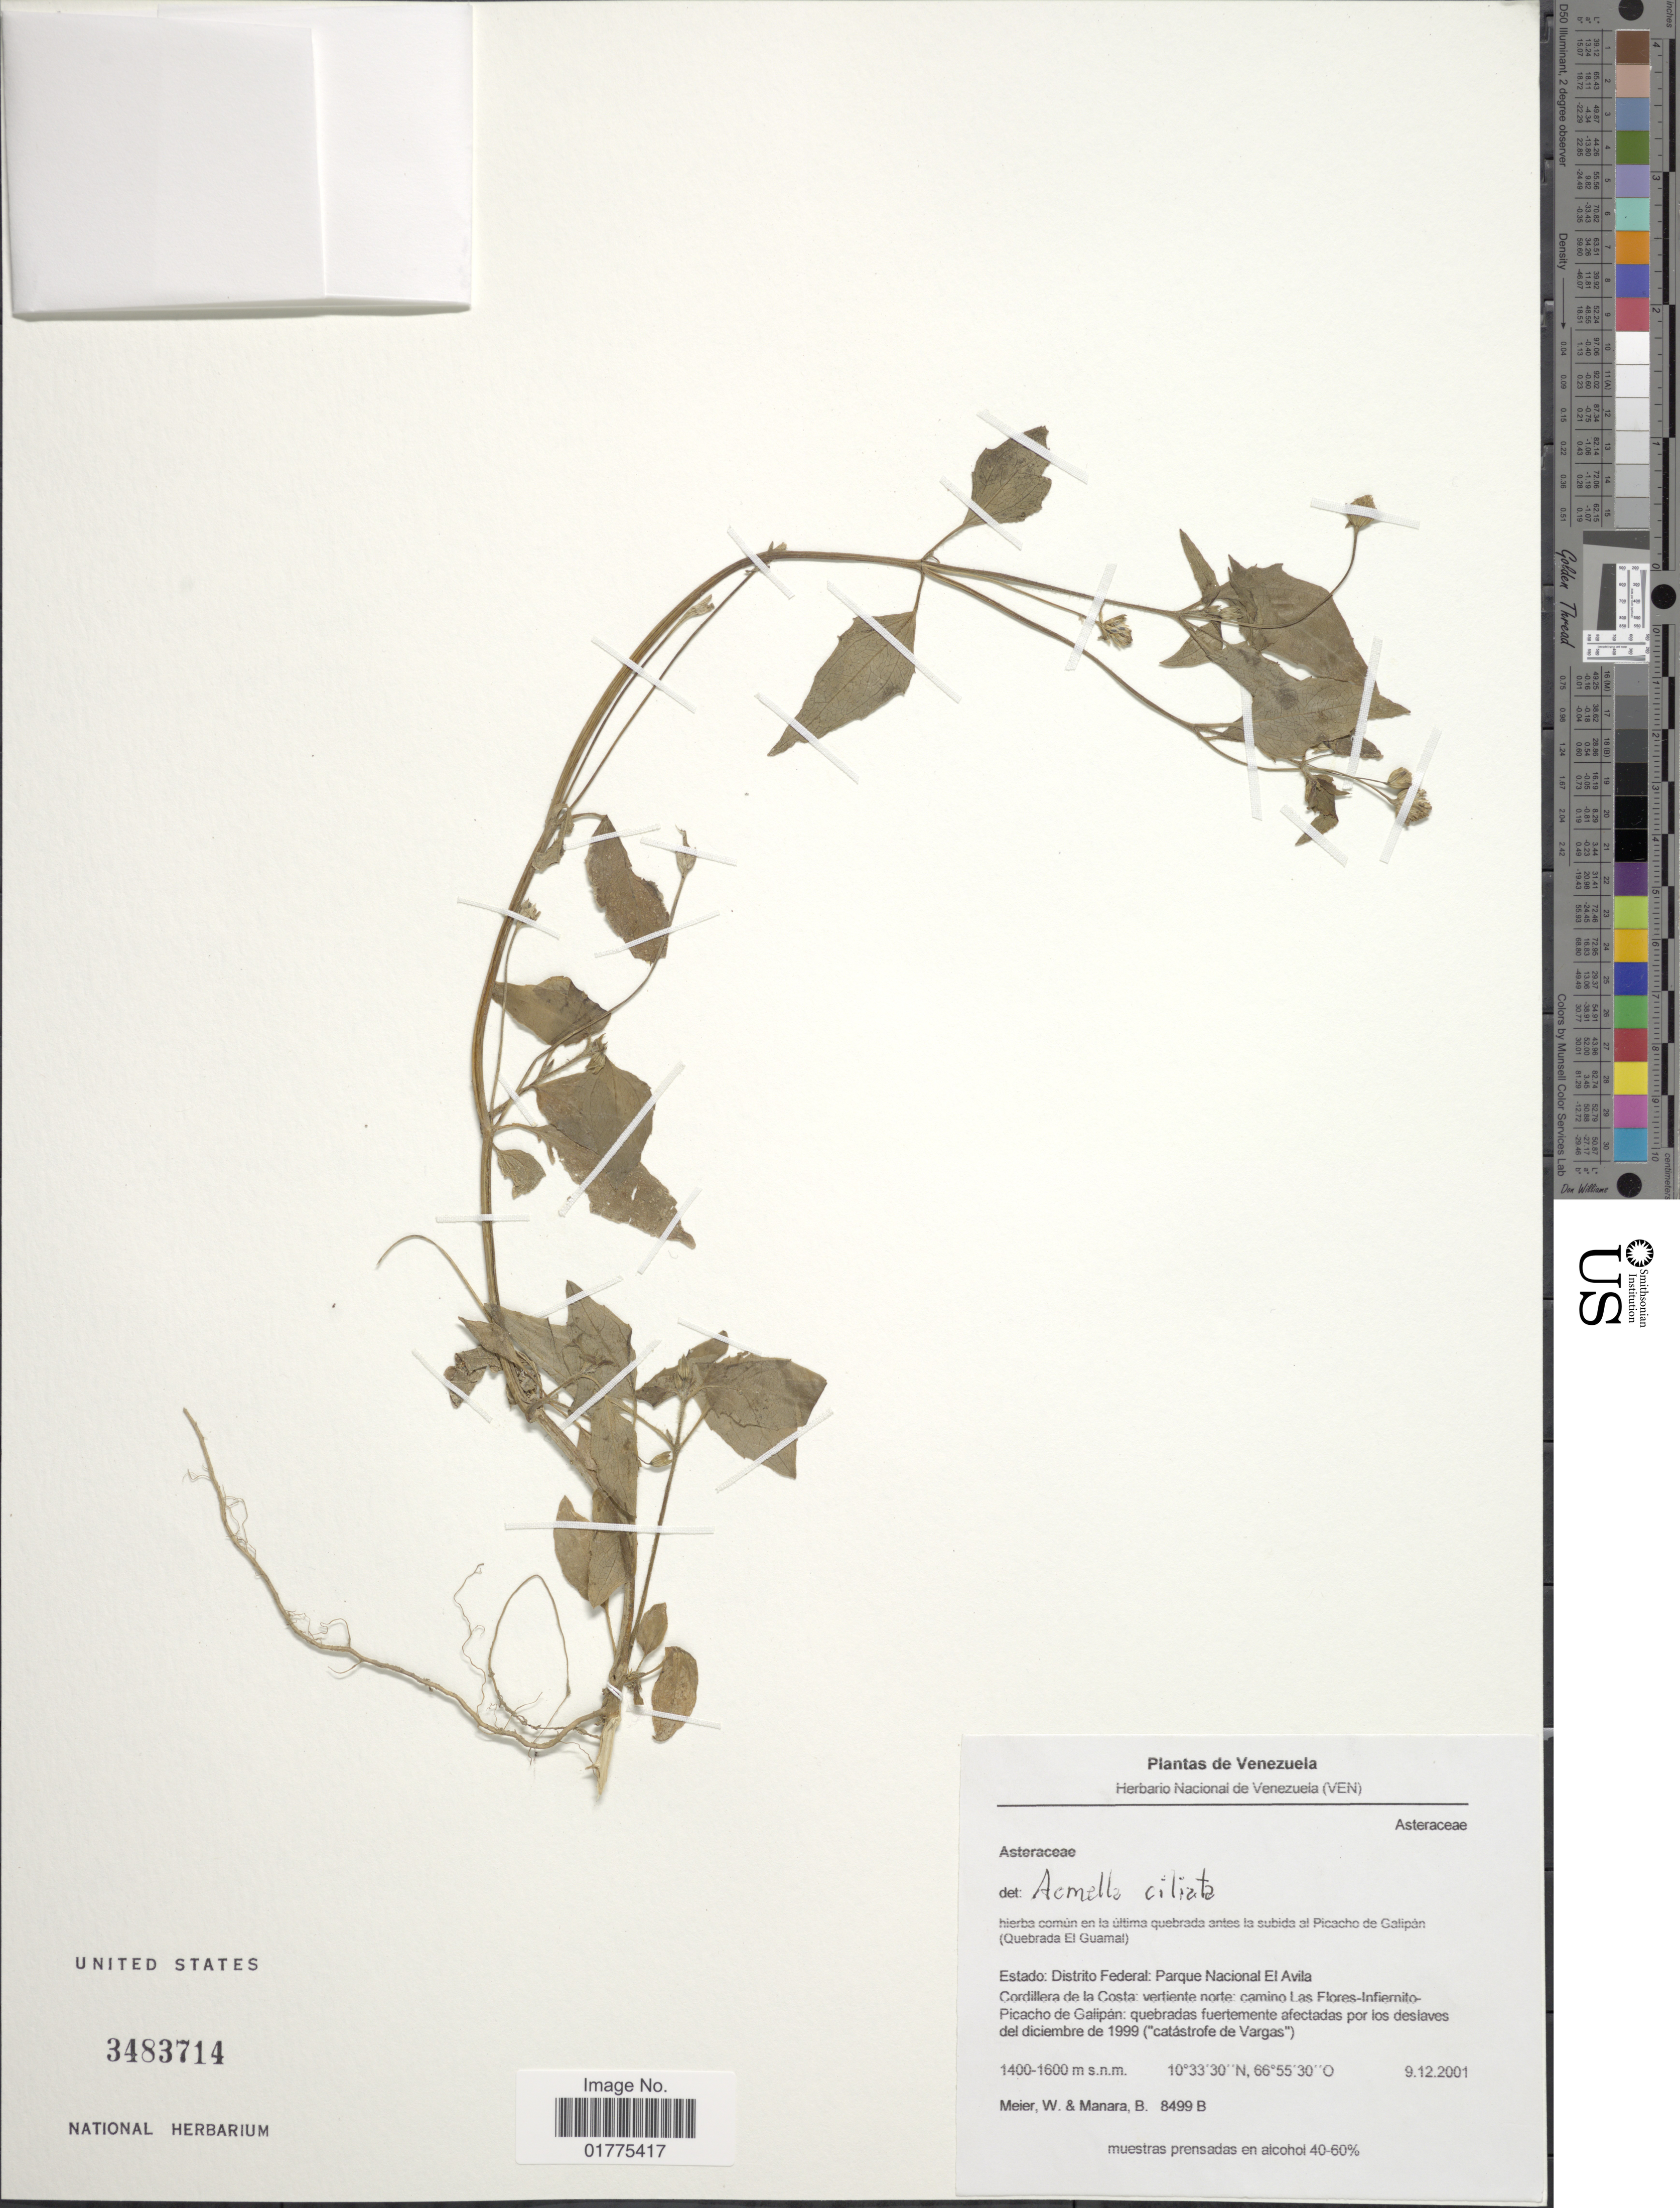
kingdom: Plantae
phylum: Tracheophyta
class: Magnoliopsida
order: Asterales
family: Asteraceae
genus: Acmella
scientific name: Acmella ciliata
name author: (Kunth) Cass.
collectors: W. Meier & B. Manara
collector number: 8499B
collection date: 2001-12-09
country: Mexico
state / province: Distrito Federal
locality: Estado: Distrito Federal: parque Nacional El Avila, Cordillera de la Costa: vertiente norte: camino Las Flores-Infiernito-Picacho de Galipan: Quebradas fuertemente afectadas por los deslaves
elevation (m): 1400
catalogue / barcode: US 3483714